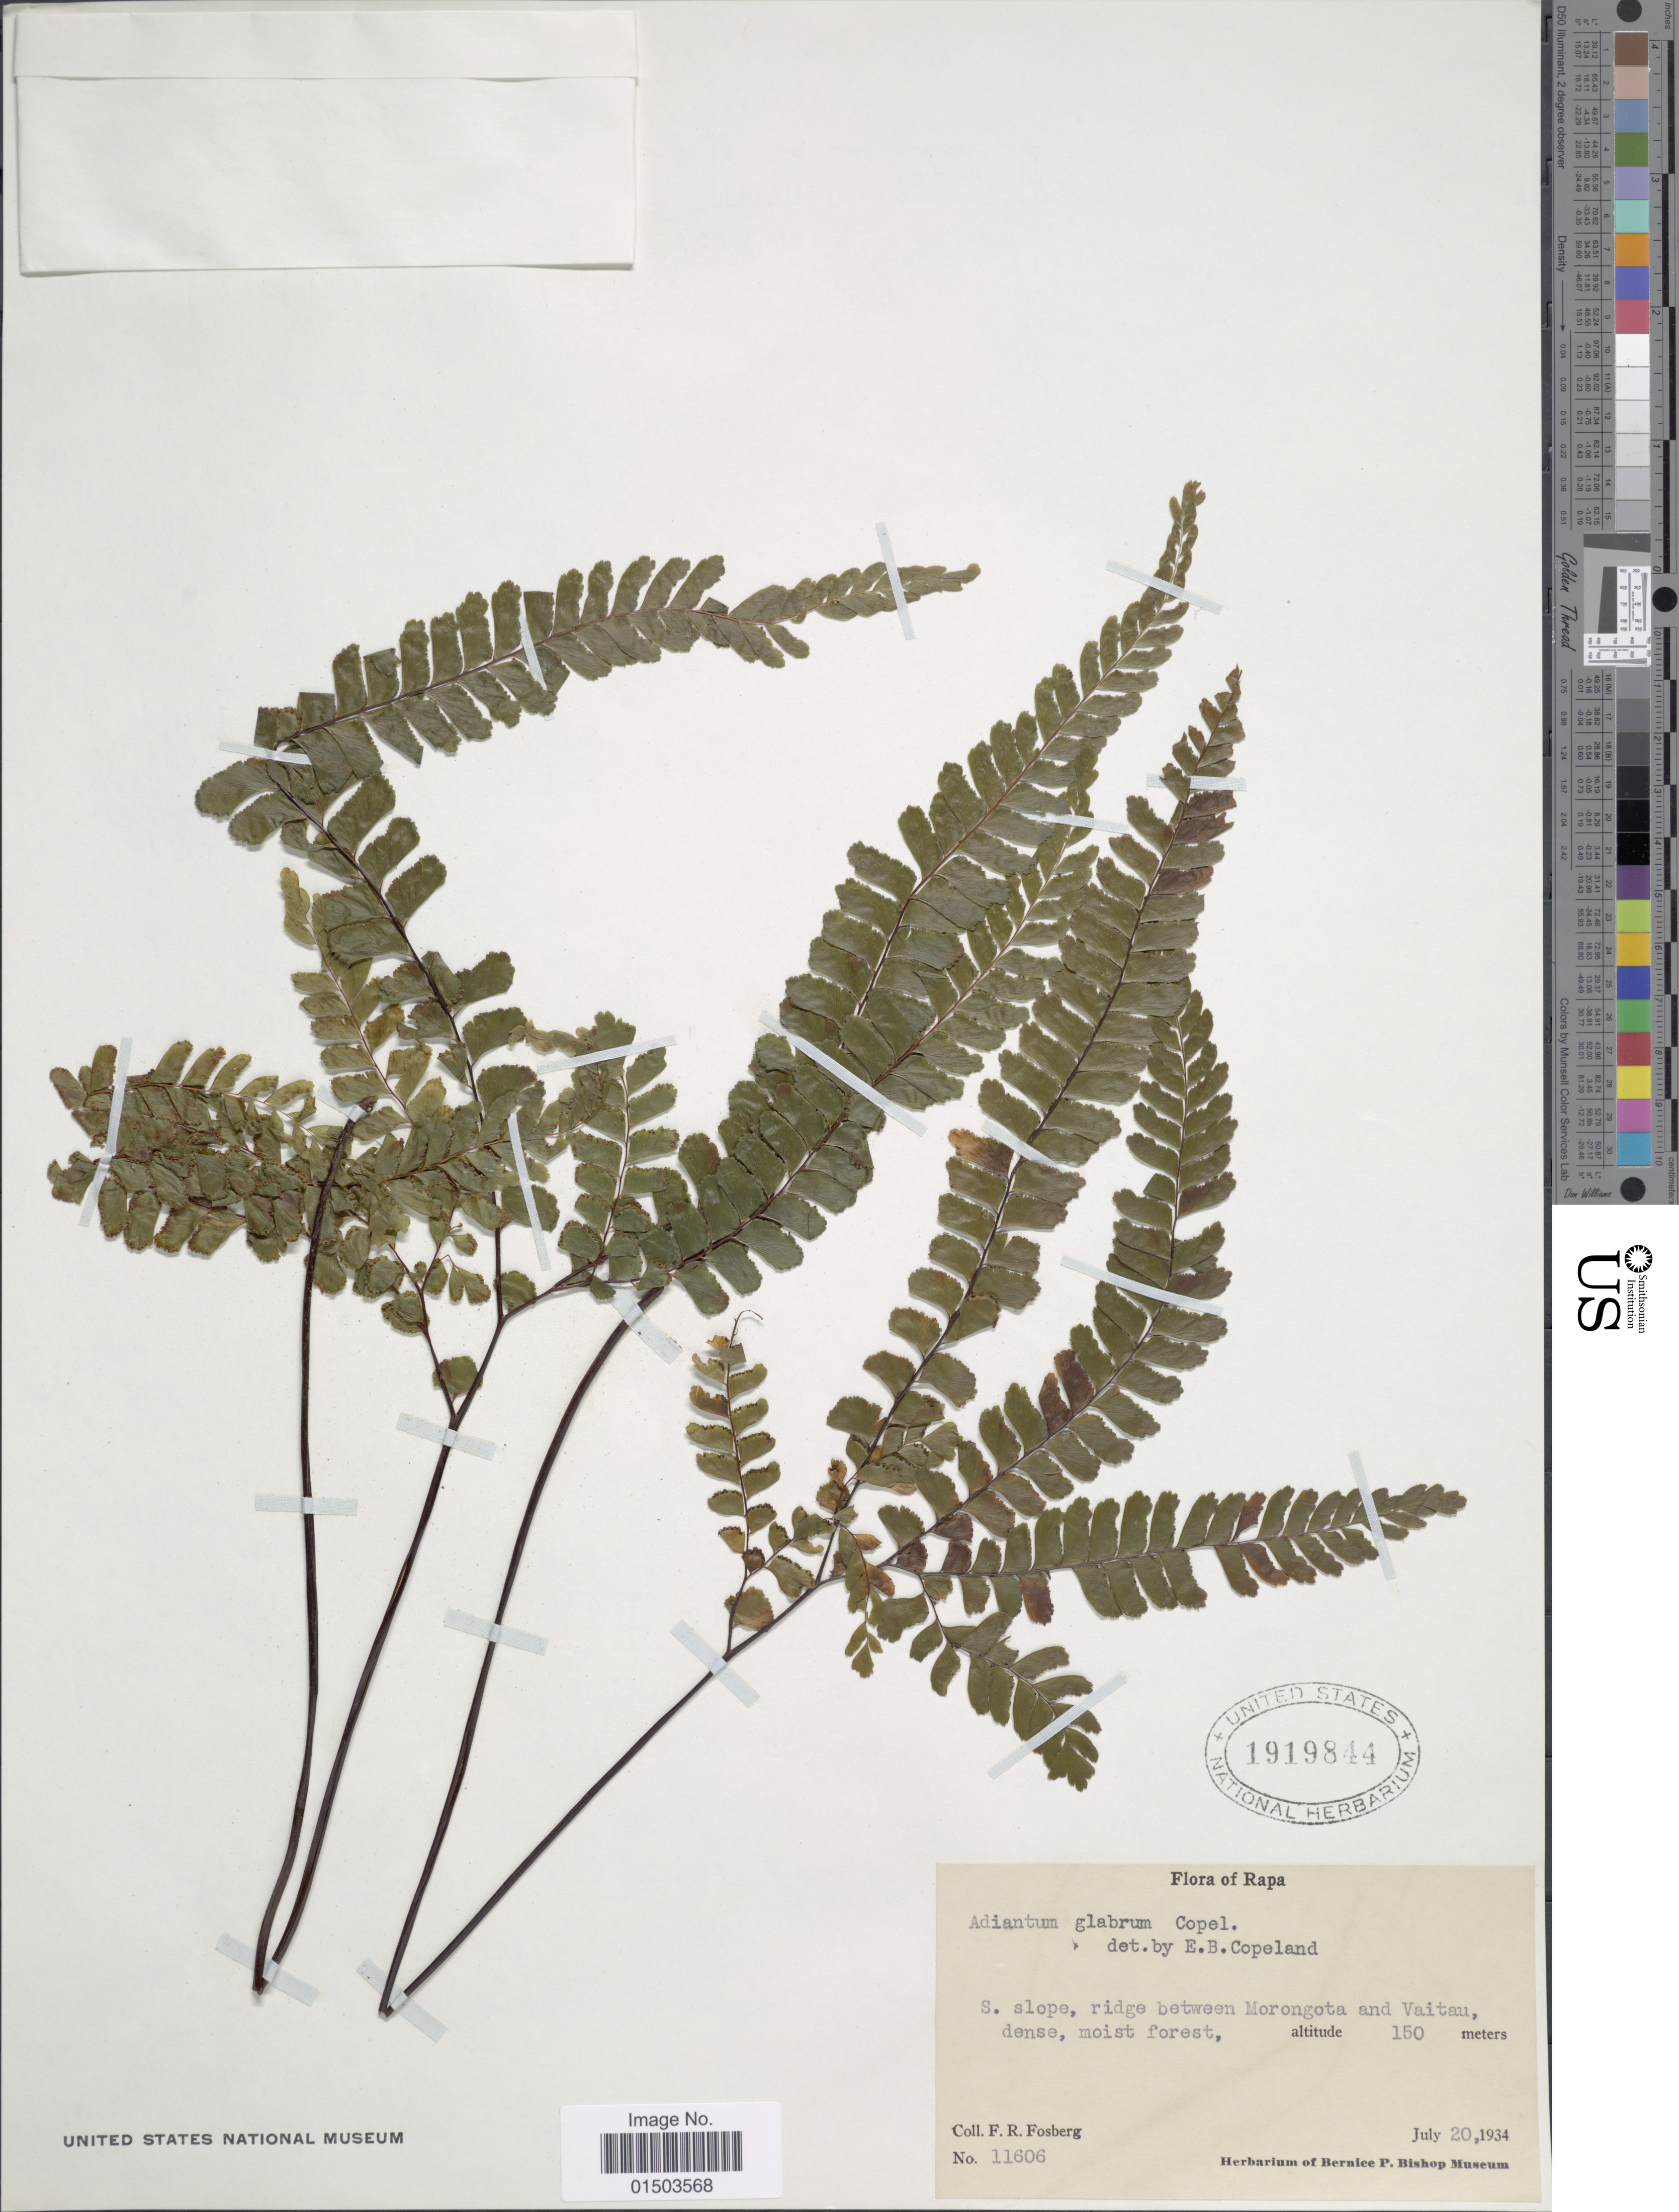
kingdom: Plantae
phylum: Tracheophyta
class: Polypodiopsida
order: Polypodiales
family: Pteridaceae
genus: Adiantum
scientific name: Adiantum glabrum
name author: Copel.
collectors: F. R. Fosberg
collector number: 11606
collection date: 1934-07-20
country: French Polynesia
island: Rapa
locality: Rapa, S. slope, rdige between Morongota and Vaitau, dense, moist forest.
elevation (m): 150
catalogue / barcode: US 1919844